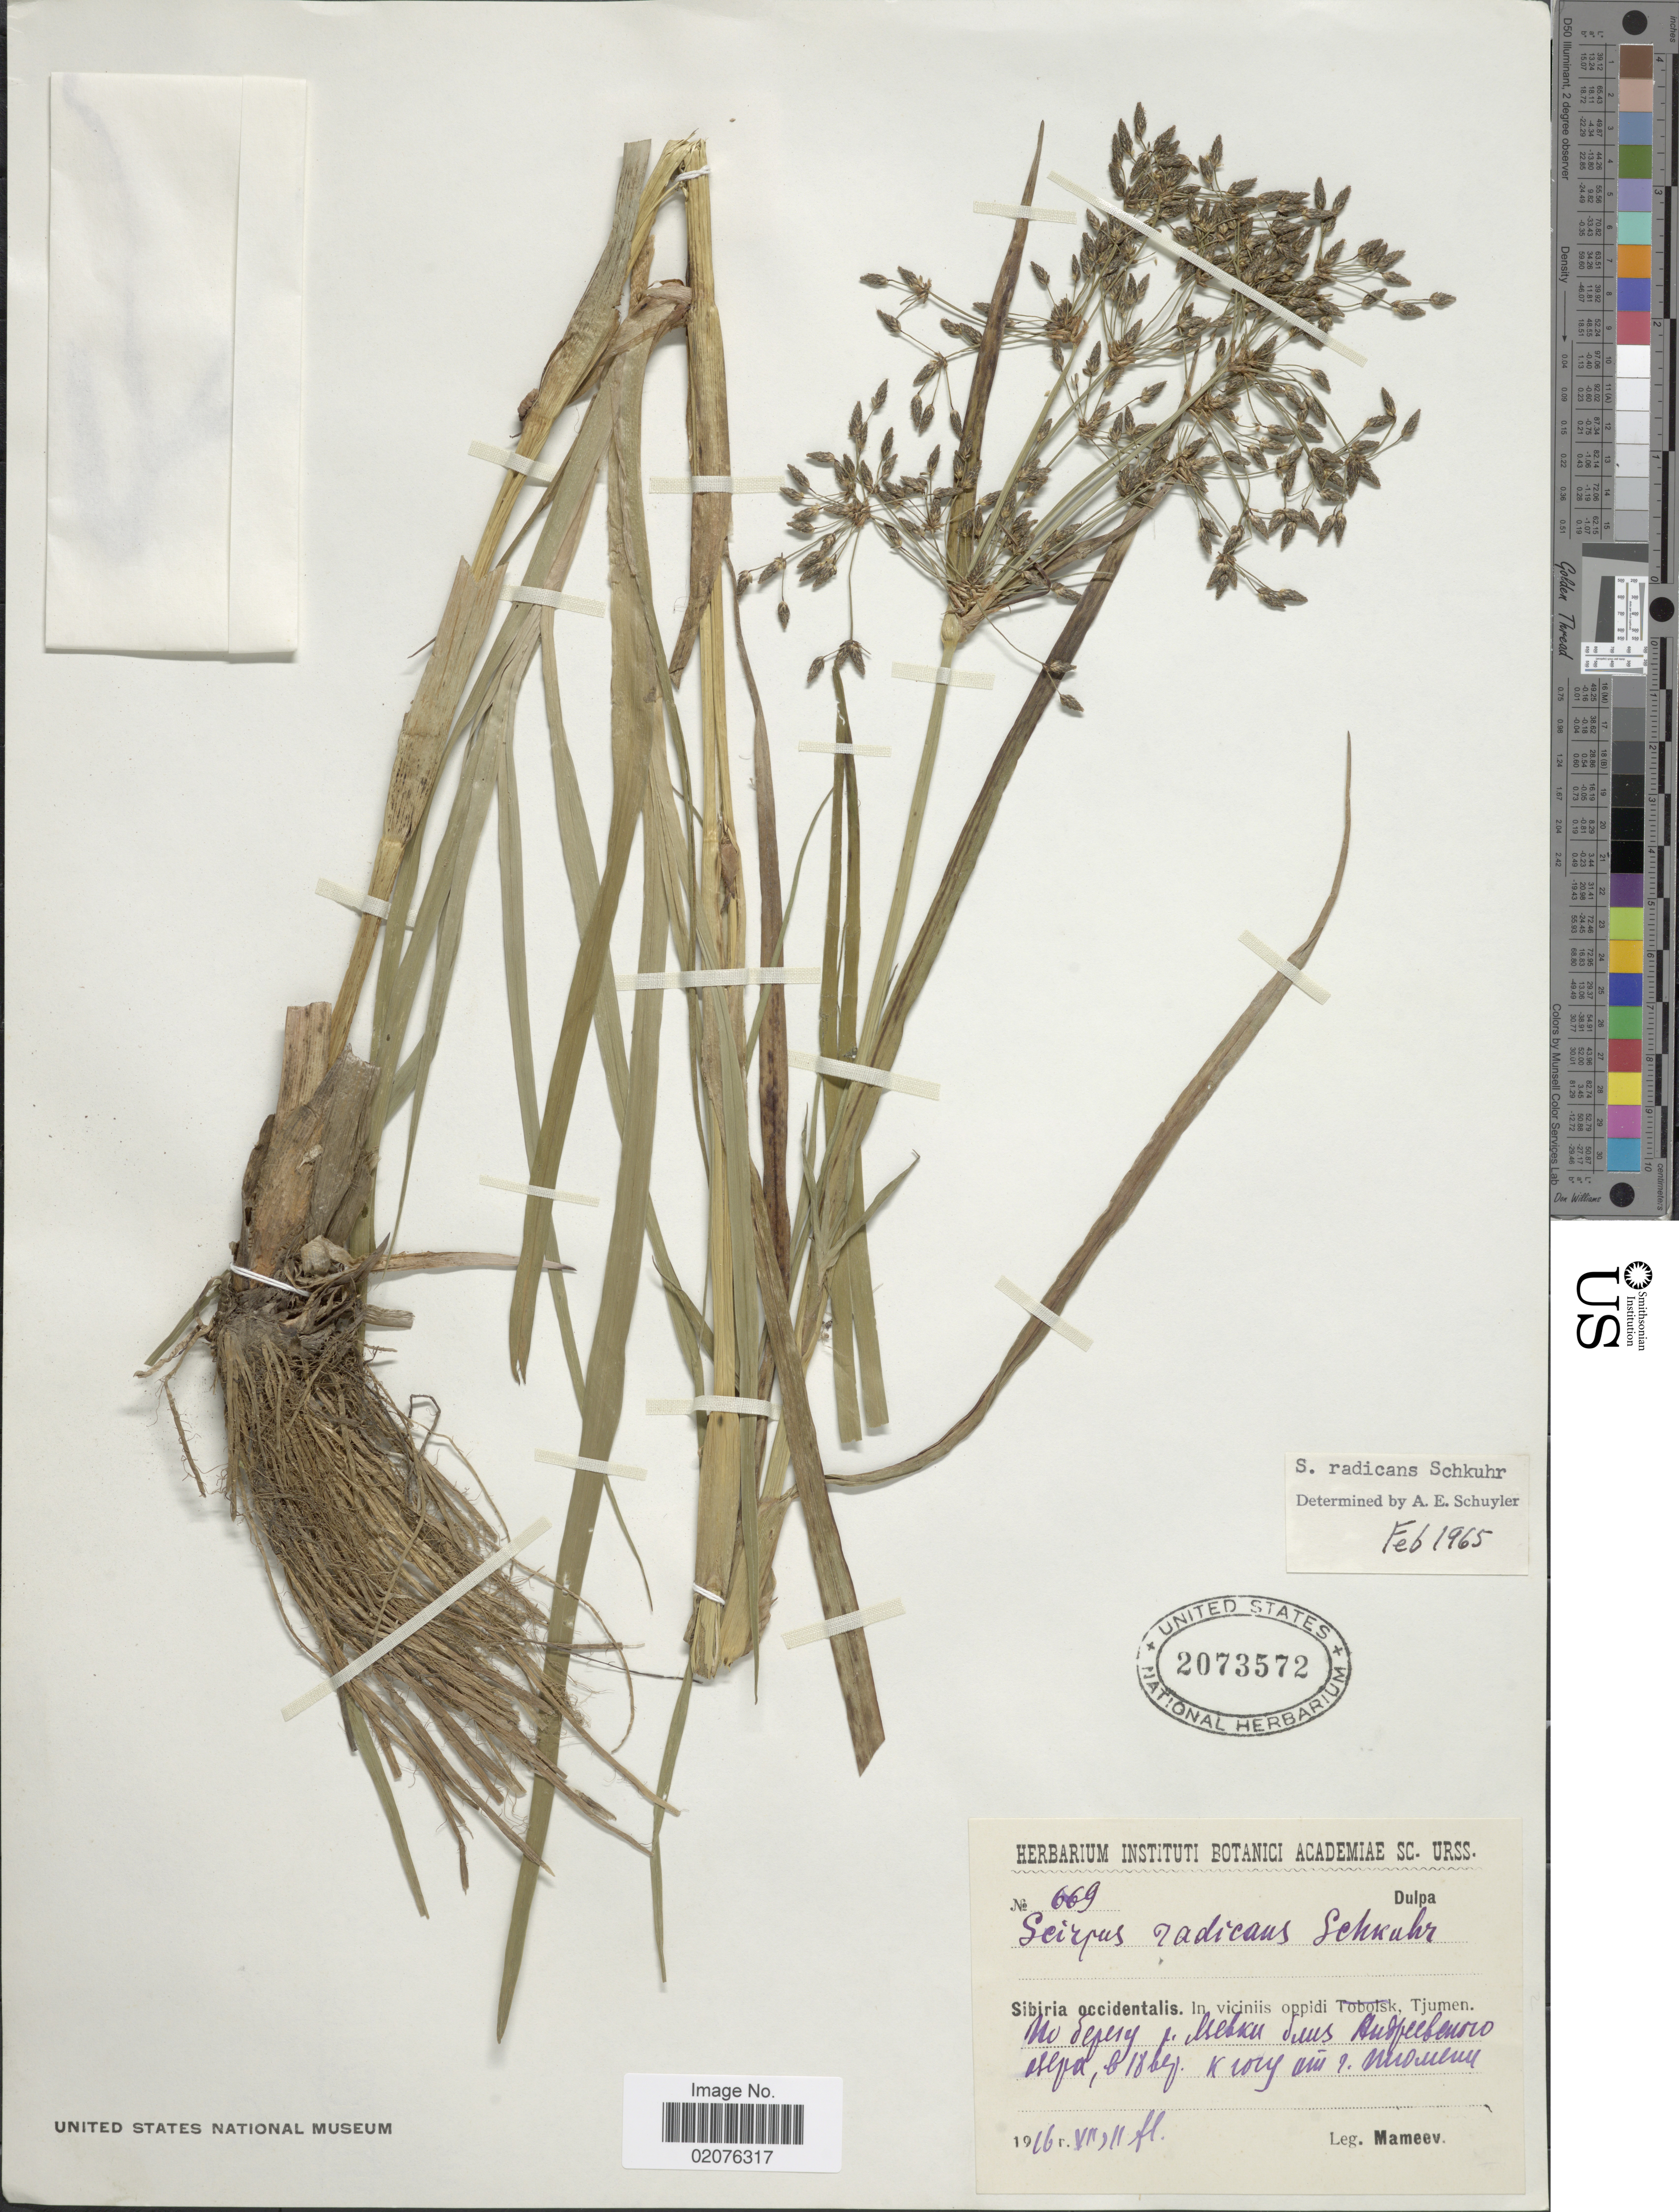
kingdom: Plantae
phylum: Tracheophyta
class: Liliopsida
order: Poales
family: Cyperaceae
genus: Scirpus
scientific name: Scirpus radicans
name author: Schkuhr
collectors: Mameev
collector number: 669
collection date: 1916-07-11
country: Russian Federation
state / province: Tyumen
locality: Sibiria Occidentalis, In viciniis oppidi Tobotsk, Tjumen. X.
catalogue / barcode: US 2073572